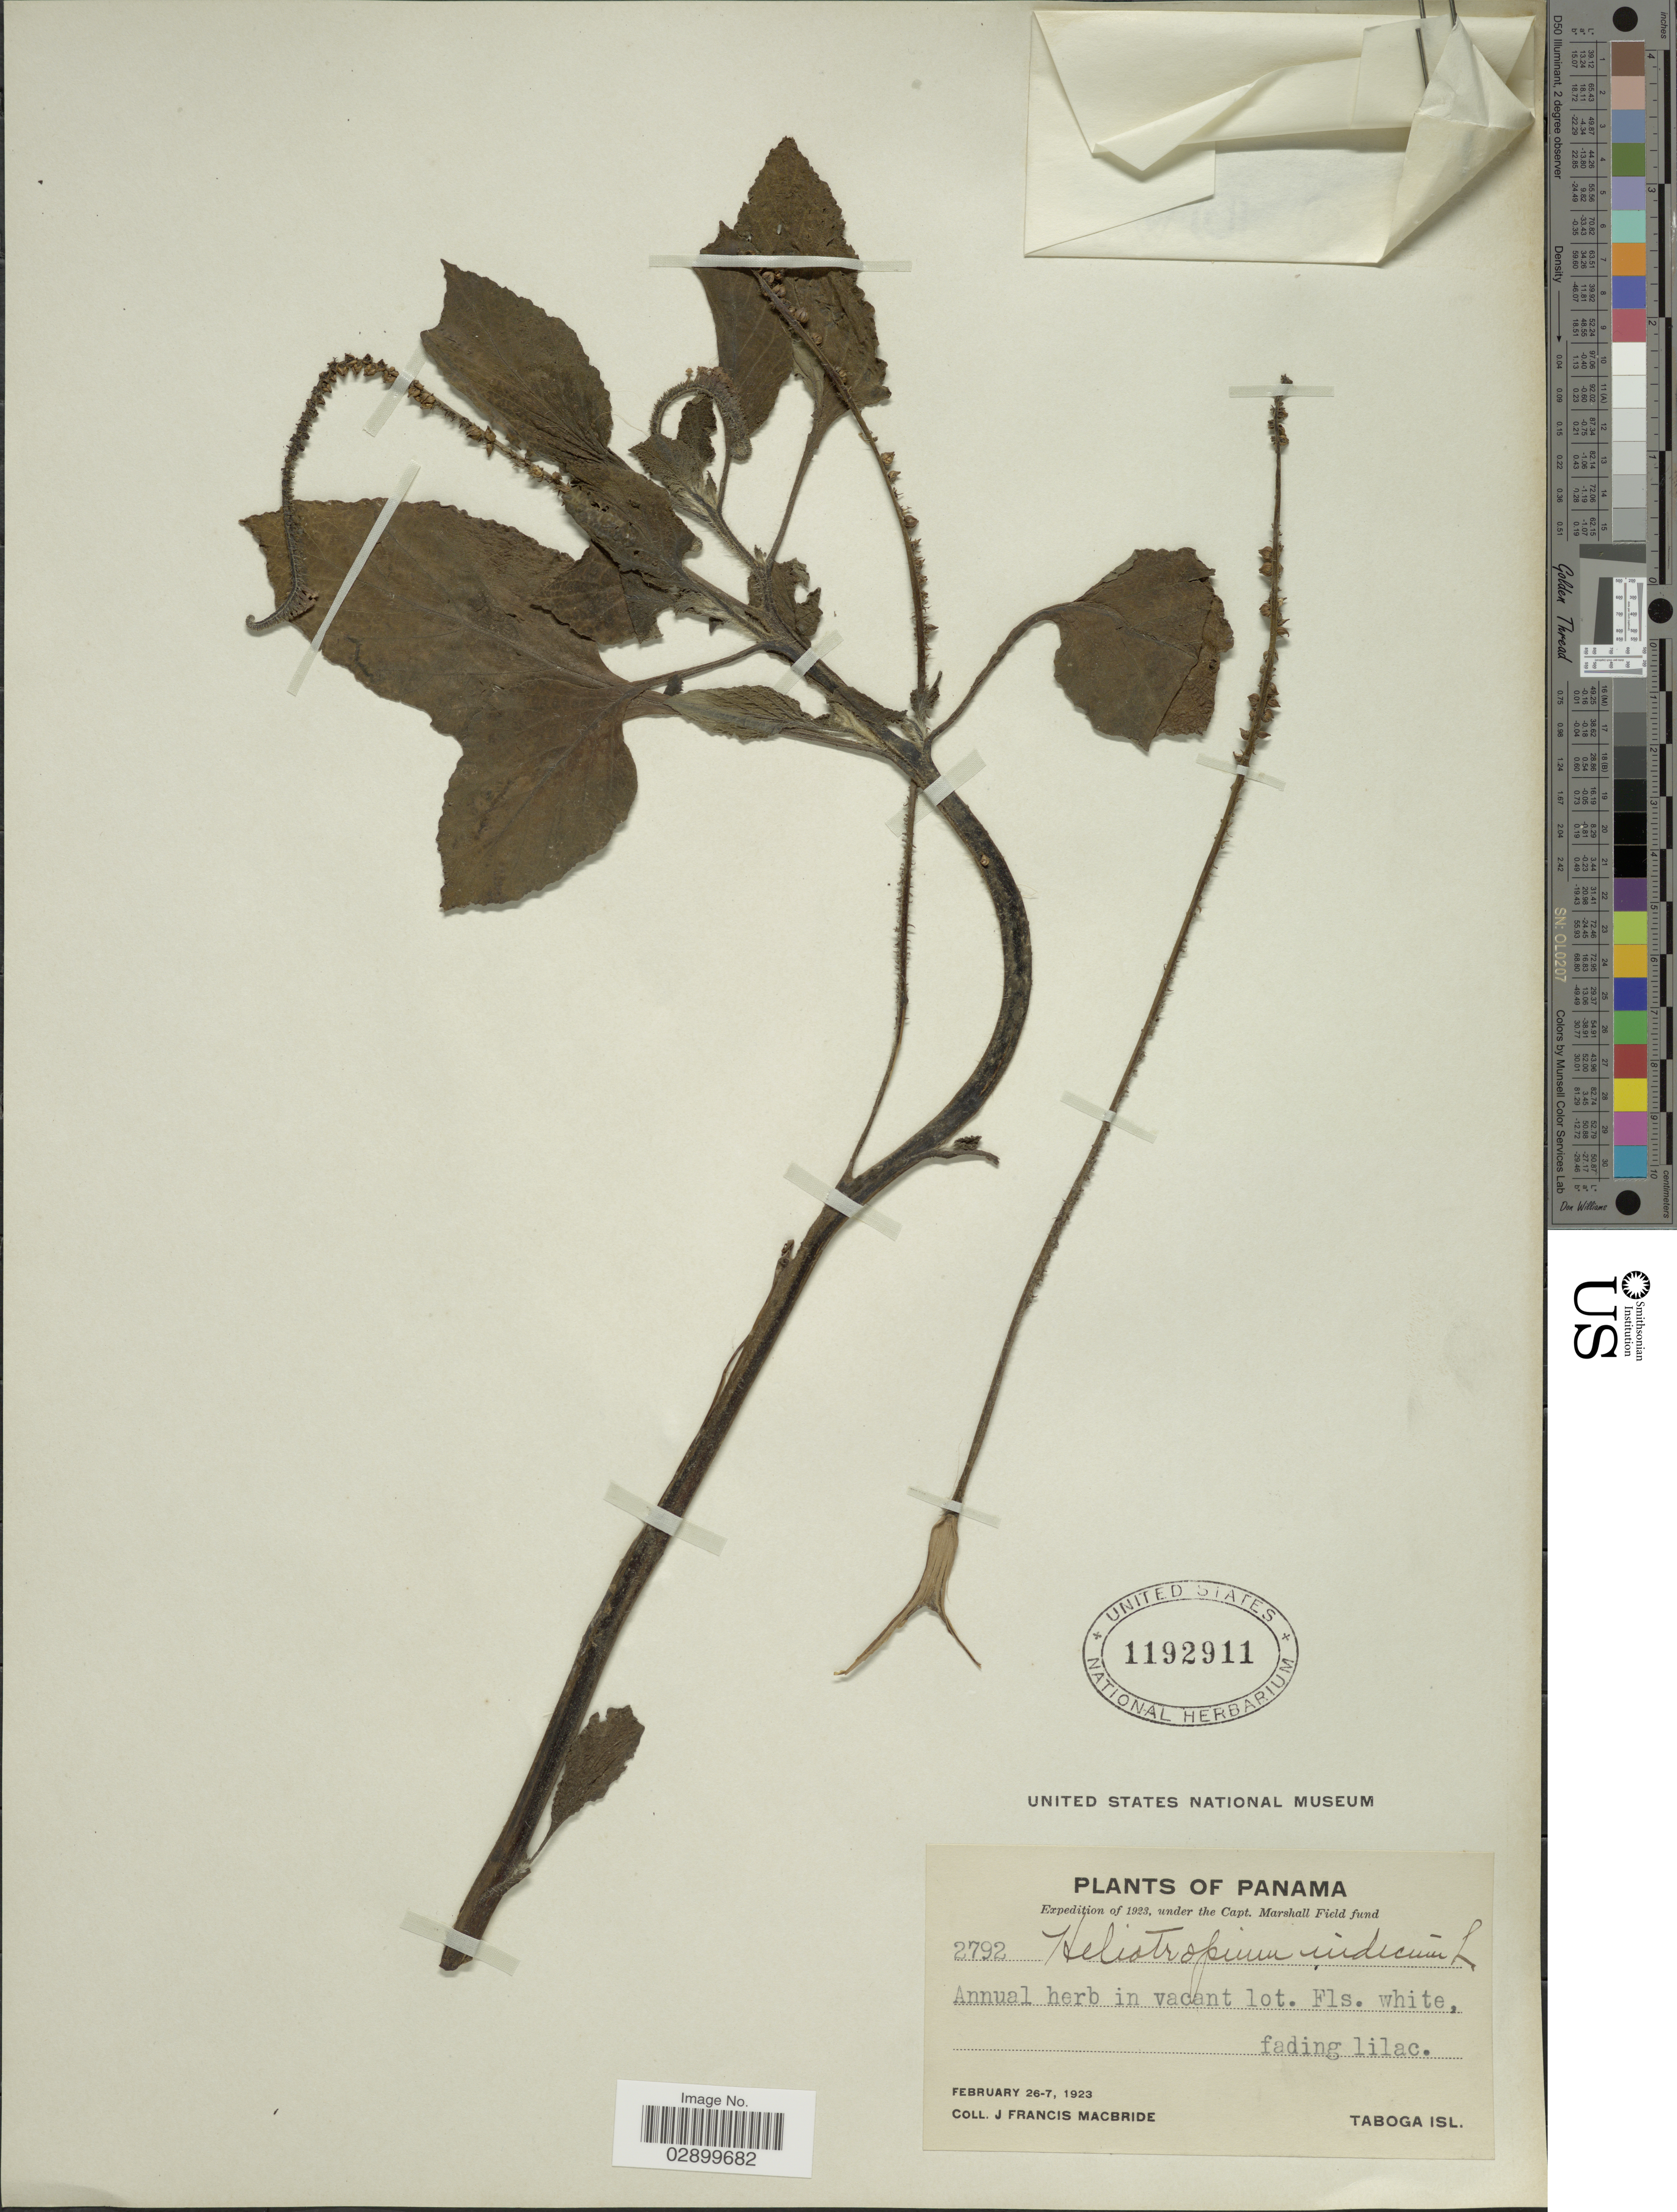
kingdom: Plantae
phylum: Tracheophyta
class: Magnoliopsida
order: Boraginales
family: Heliotropiaceae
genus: Heliotropium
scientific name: Heliotropium indicum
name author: L.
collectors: J. F. Macbride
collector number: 2792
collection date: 1923-02-07/1923-02-26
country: Panama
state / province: Panamá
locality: Taboga Isl.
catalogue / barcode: US 1192911